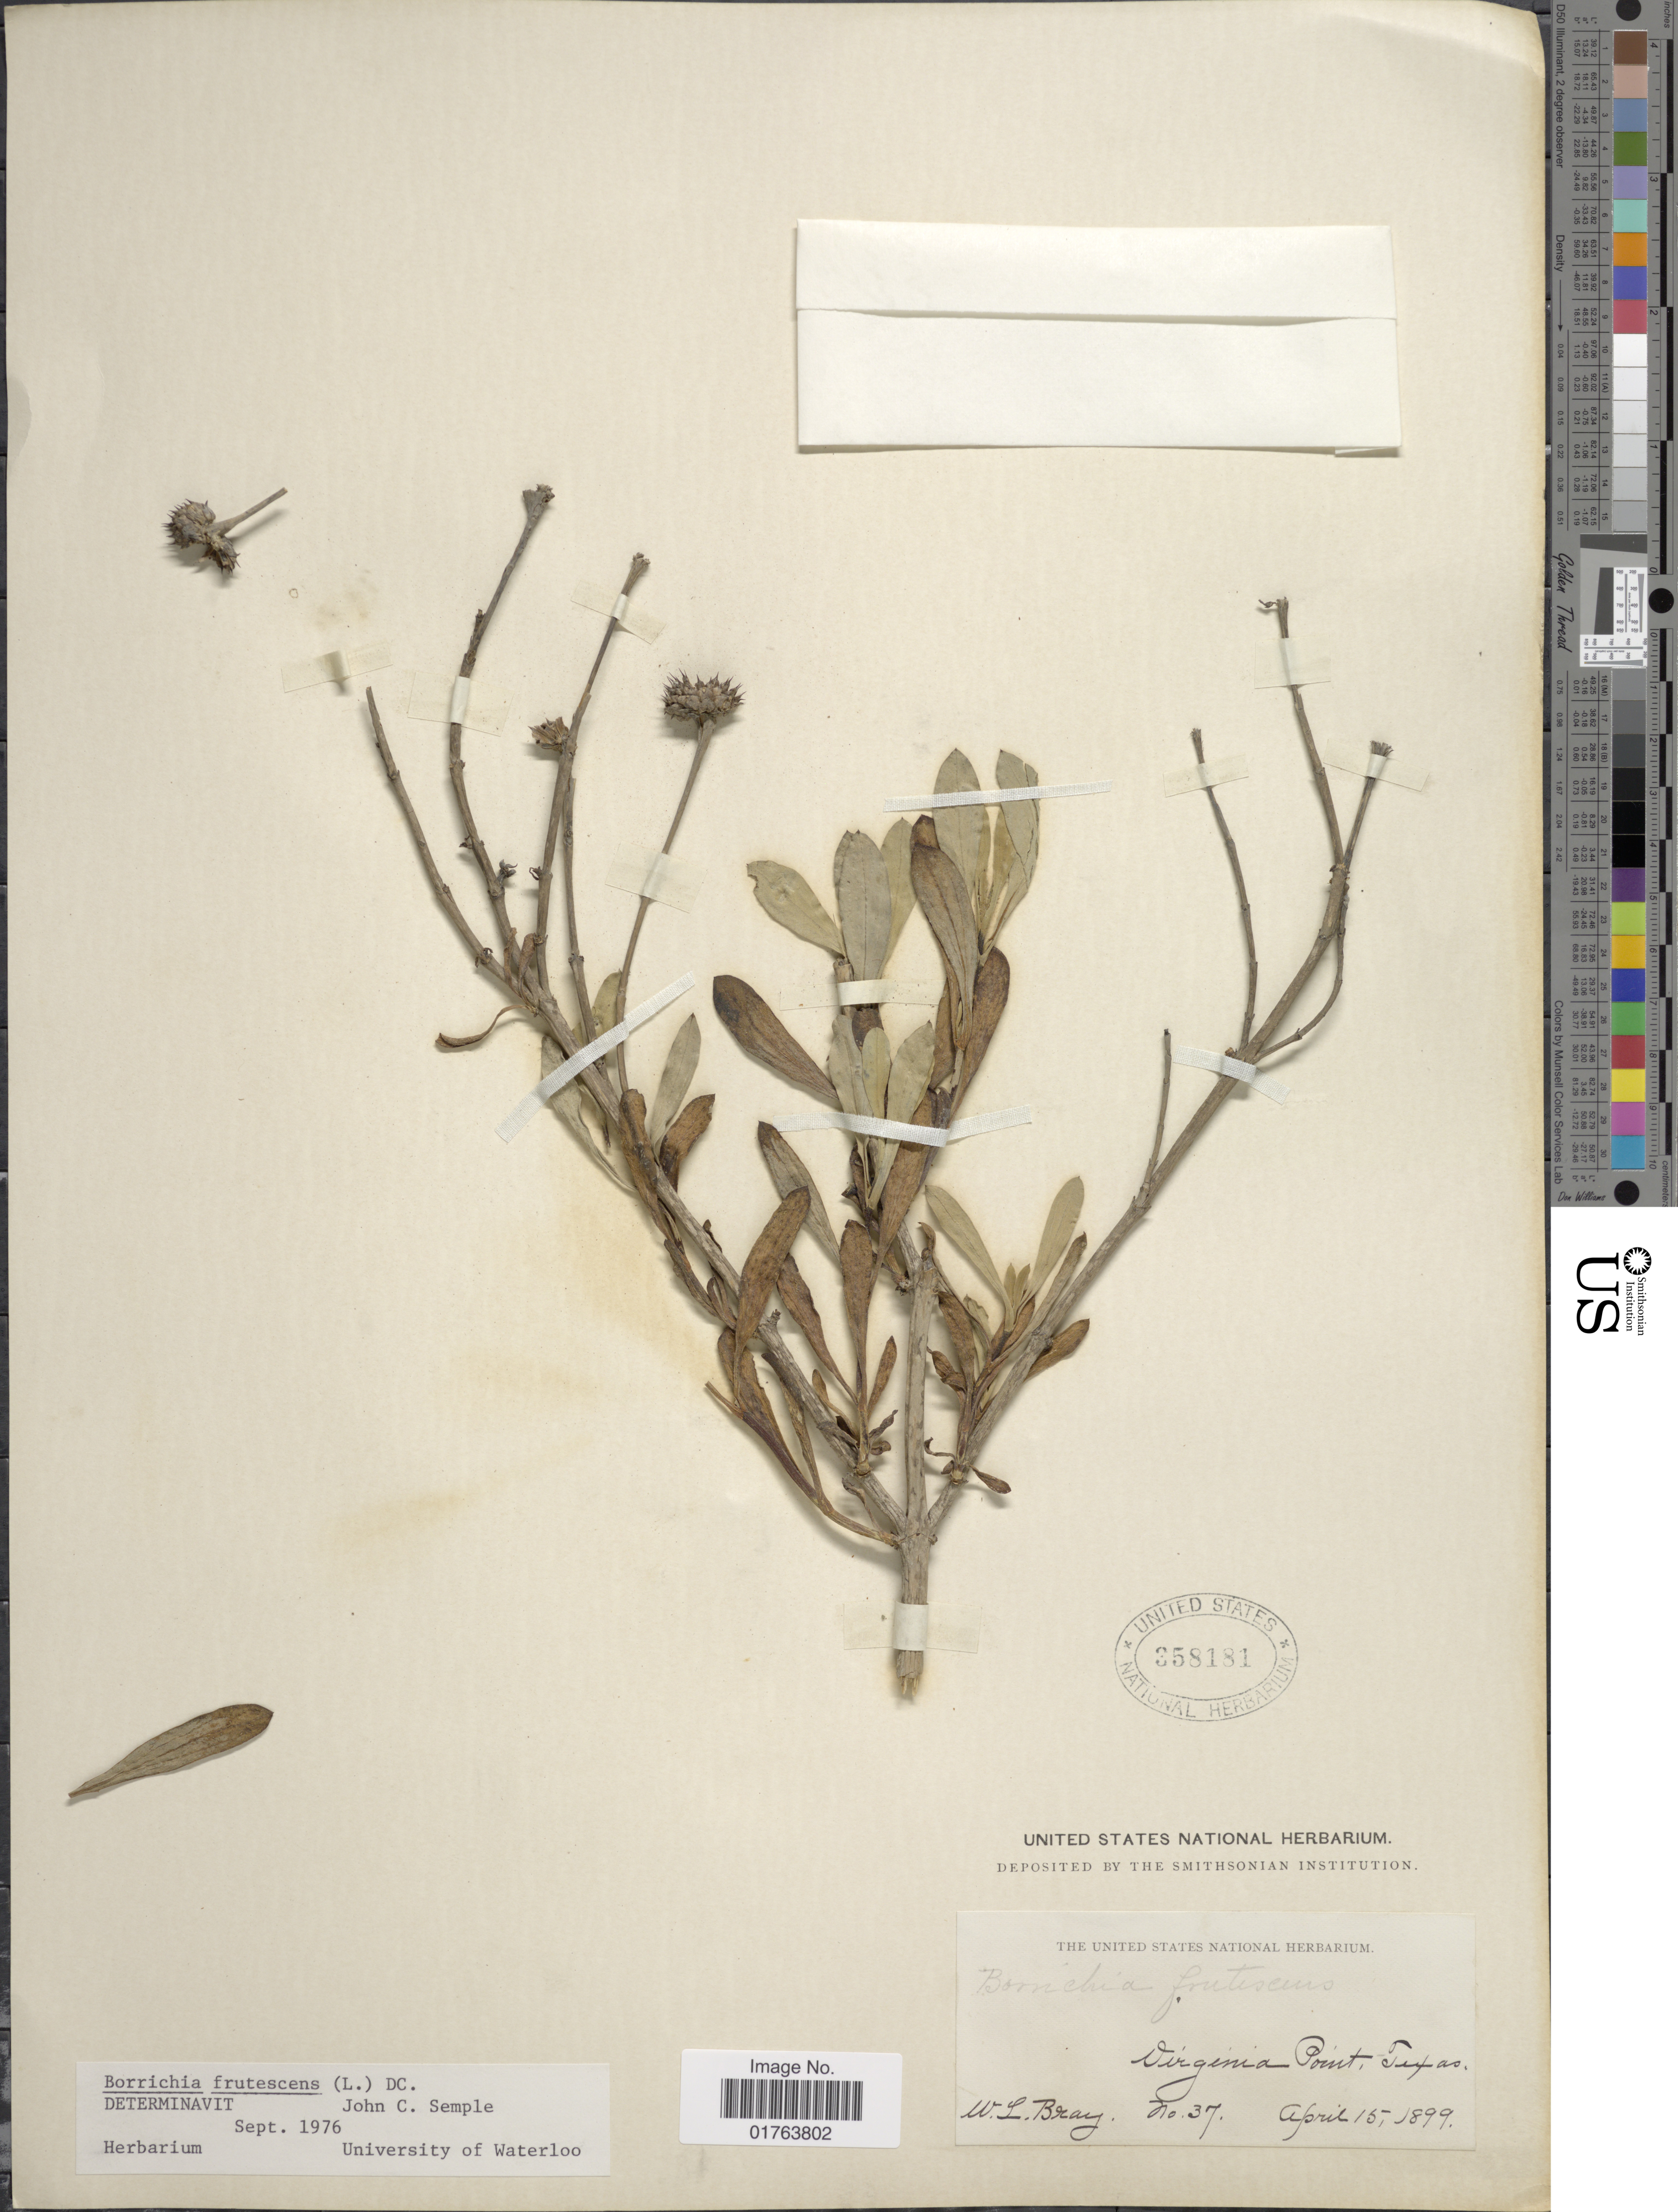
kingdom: Plantae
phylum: Tracheophyta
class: Magnoliopsida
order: Asterales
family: Asteraceae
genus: Borrichia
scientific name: Borrichia frutescens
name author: (L.) DC.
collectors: W. L. Bray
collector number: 37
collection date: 1899-04-15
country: United States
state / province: Texas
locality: Virginia Point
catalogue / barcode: US 358181